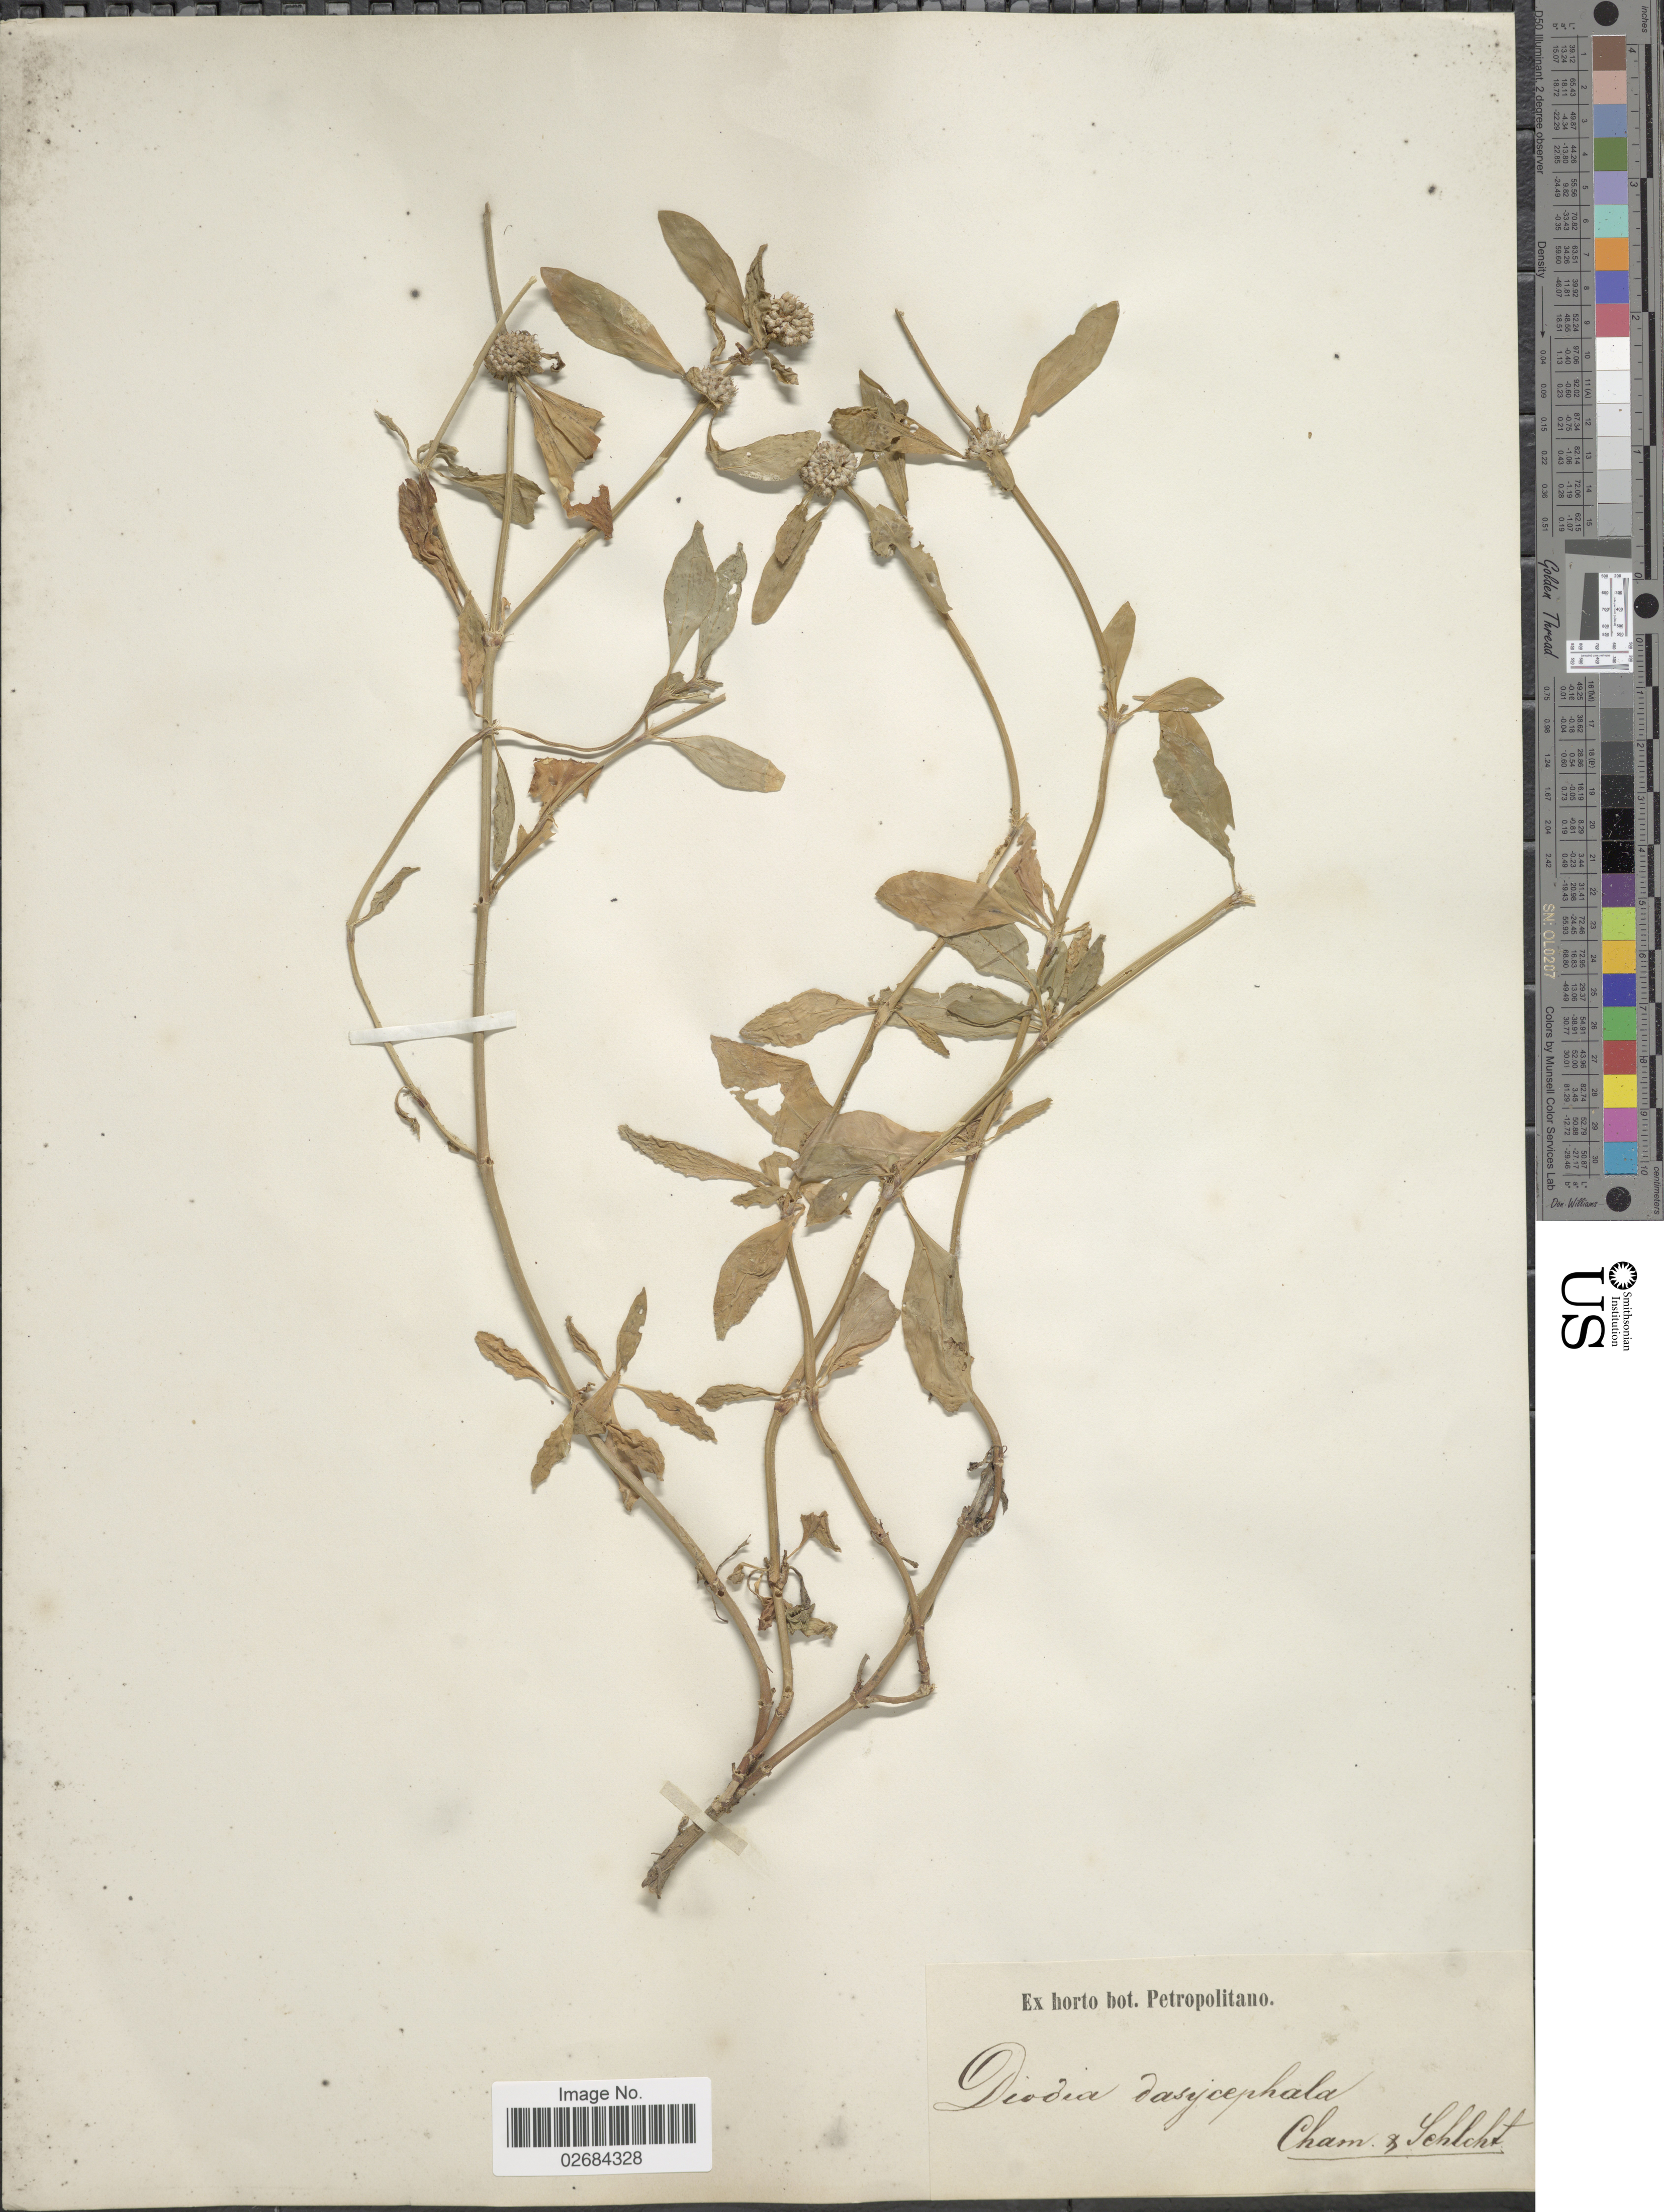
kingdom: Plantae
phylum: Tracheophyta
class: Magnoliopsida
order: Gentianales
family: Rubiaceae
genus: Diodia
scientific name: Diodia dasycephala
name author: Cham. & Schltdl.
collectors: ex Horto Bot. Petropolitano